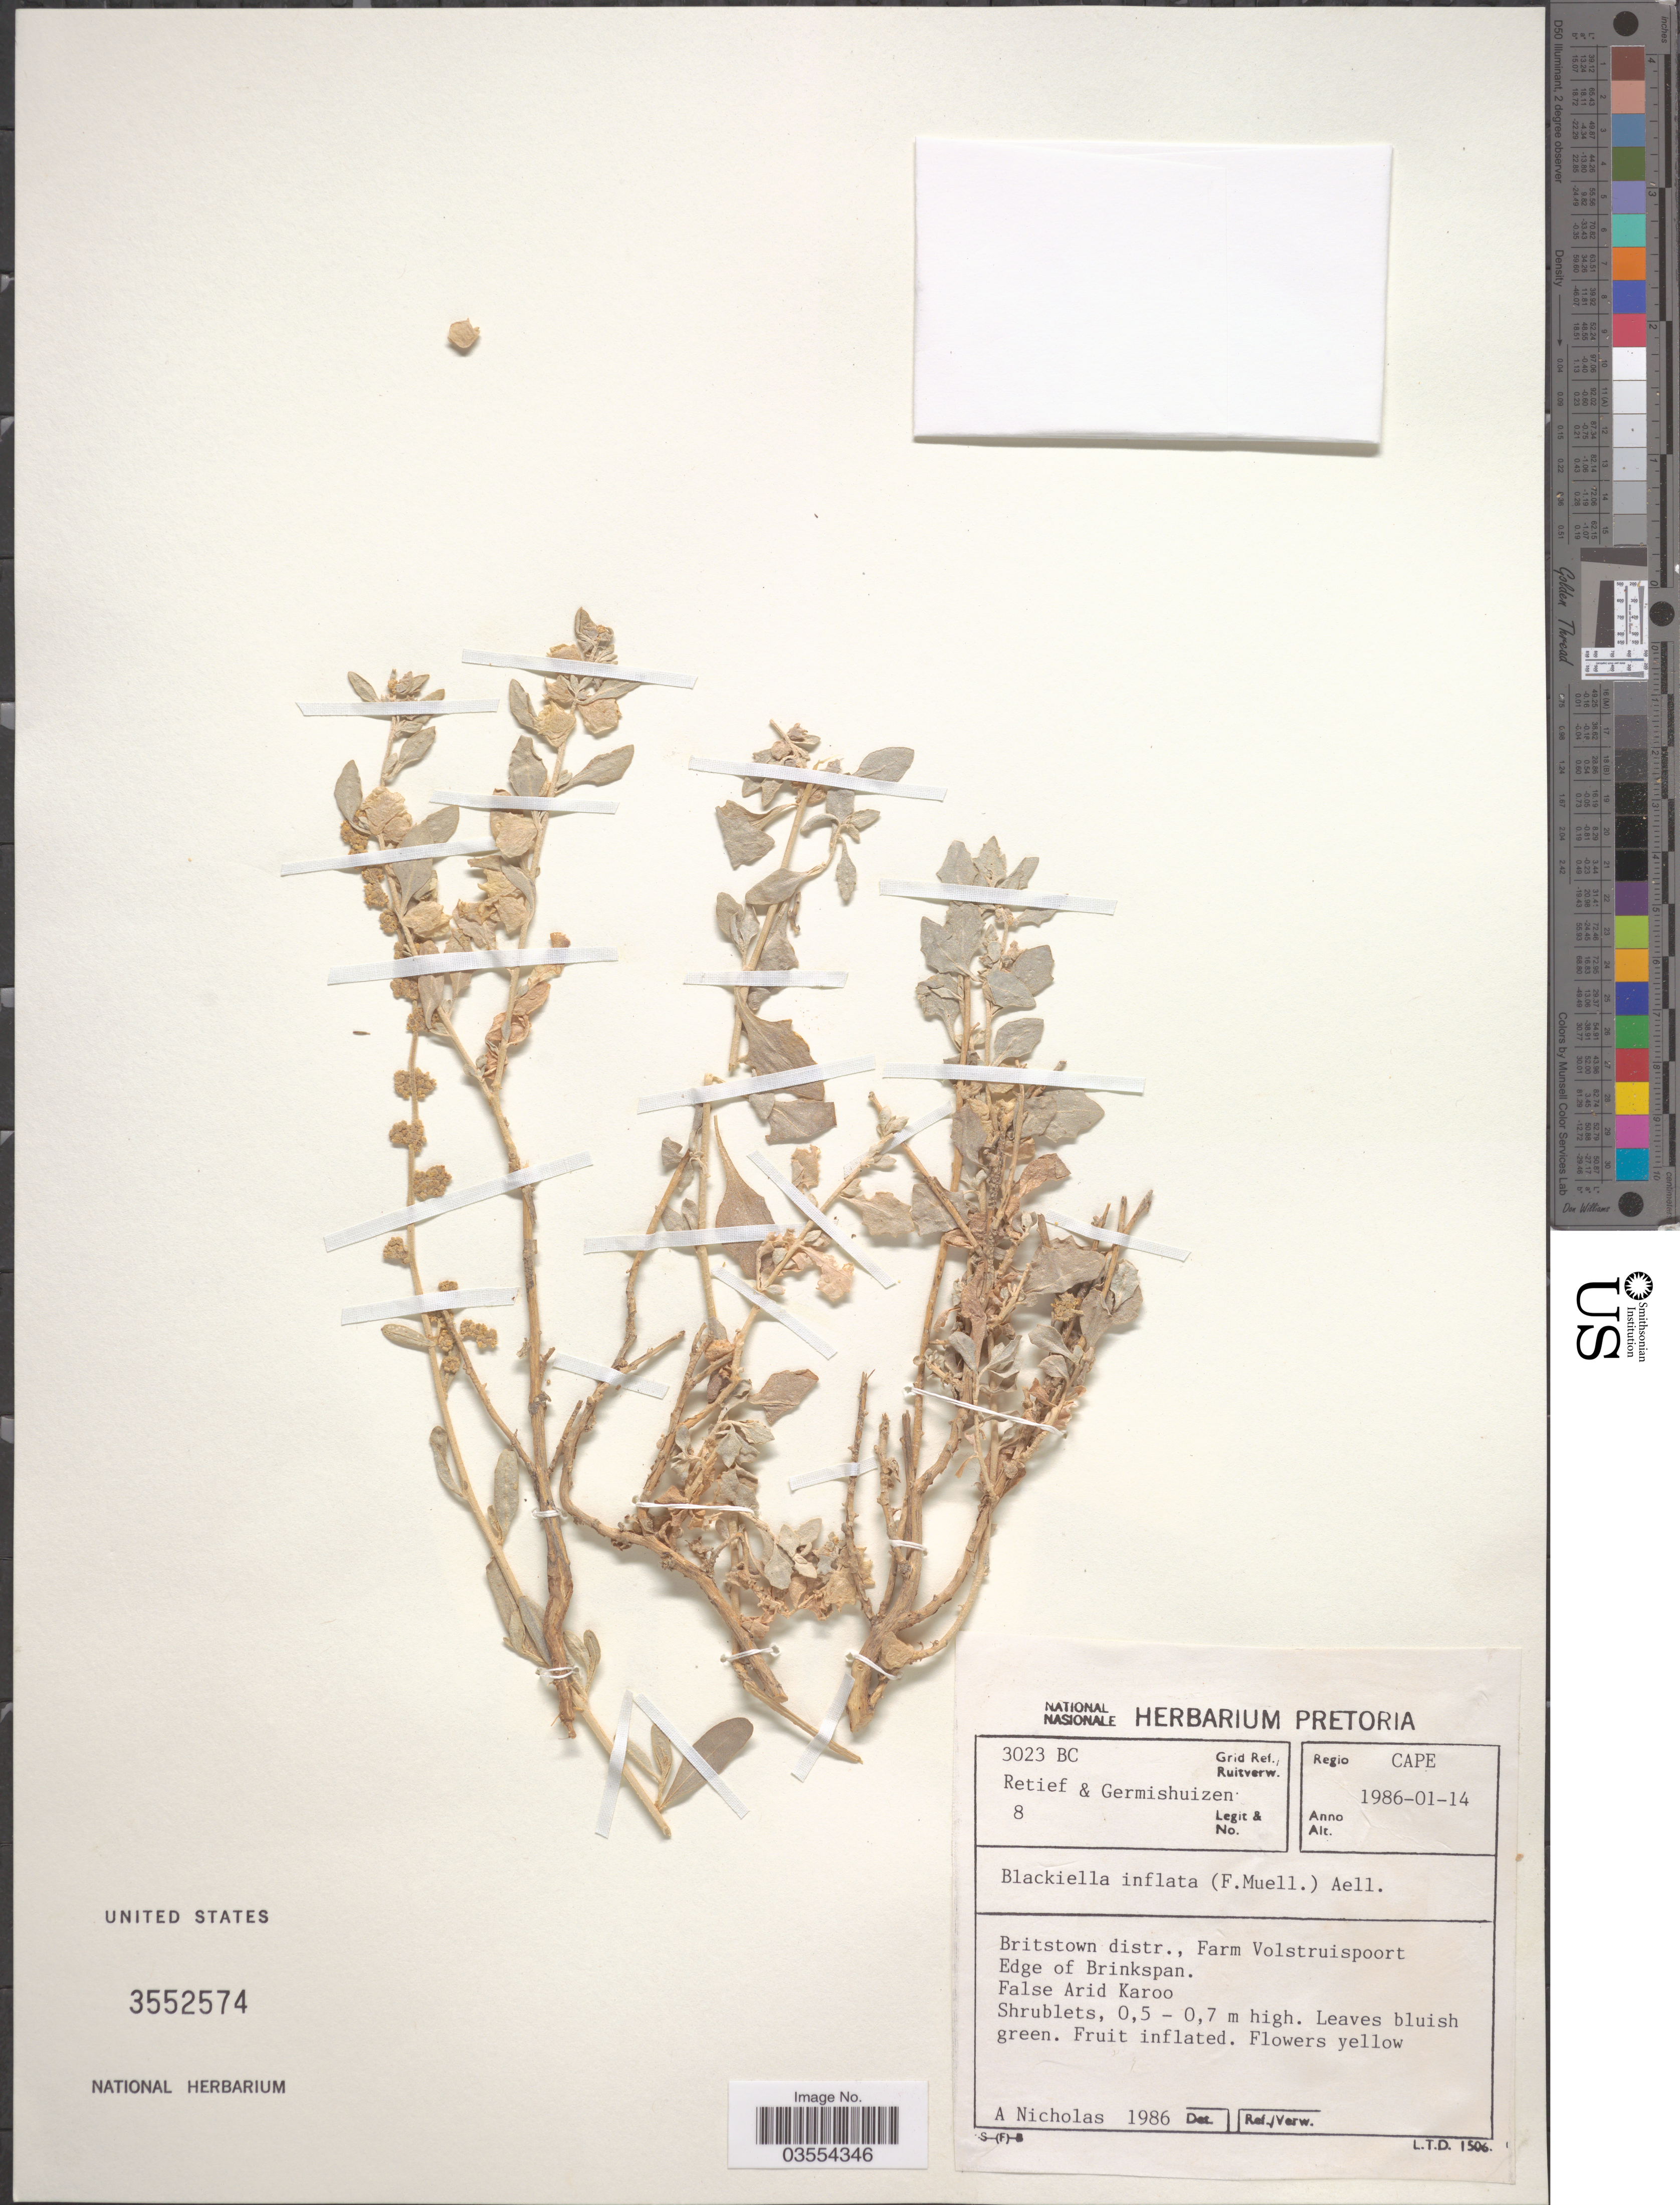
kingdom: Plantae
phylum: Tracheophyta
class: Magnoliopsida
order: Caryophyllales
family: Amaranthaceae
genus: Atriplex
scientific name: Atriplex lindleyi subsp. inflata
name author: (F. Muell.) Paul G. Wilson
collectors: -. Retief & Germishuizen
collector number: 8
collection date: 1986-01-14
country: South Africa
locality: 3023 BC Grid ref./Ruitverw., Regio Cape. Britstown distr., Farm Volstruispoort. Edge of Brinkspan. False Arid Karoo.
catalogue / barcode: US 3552574